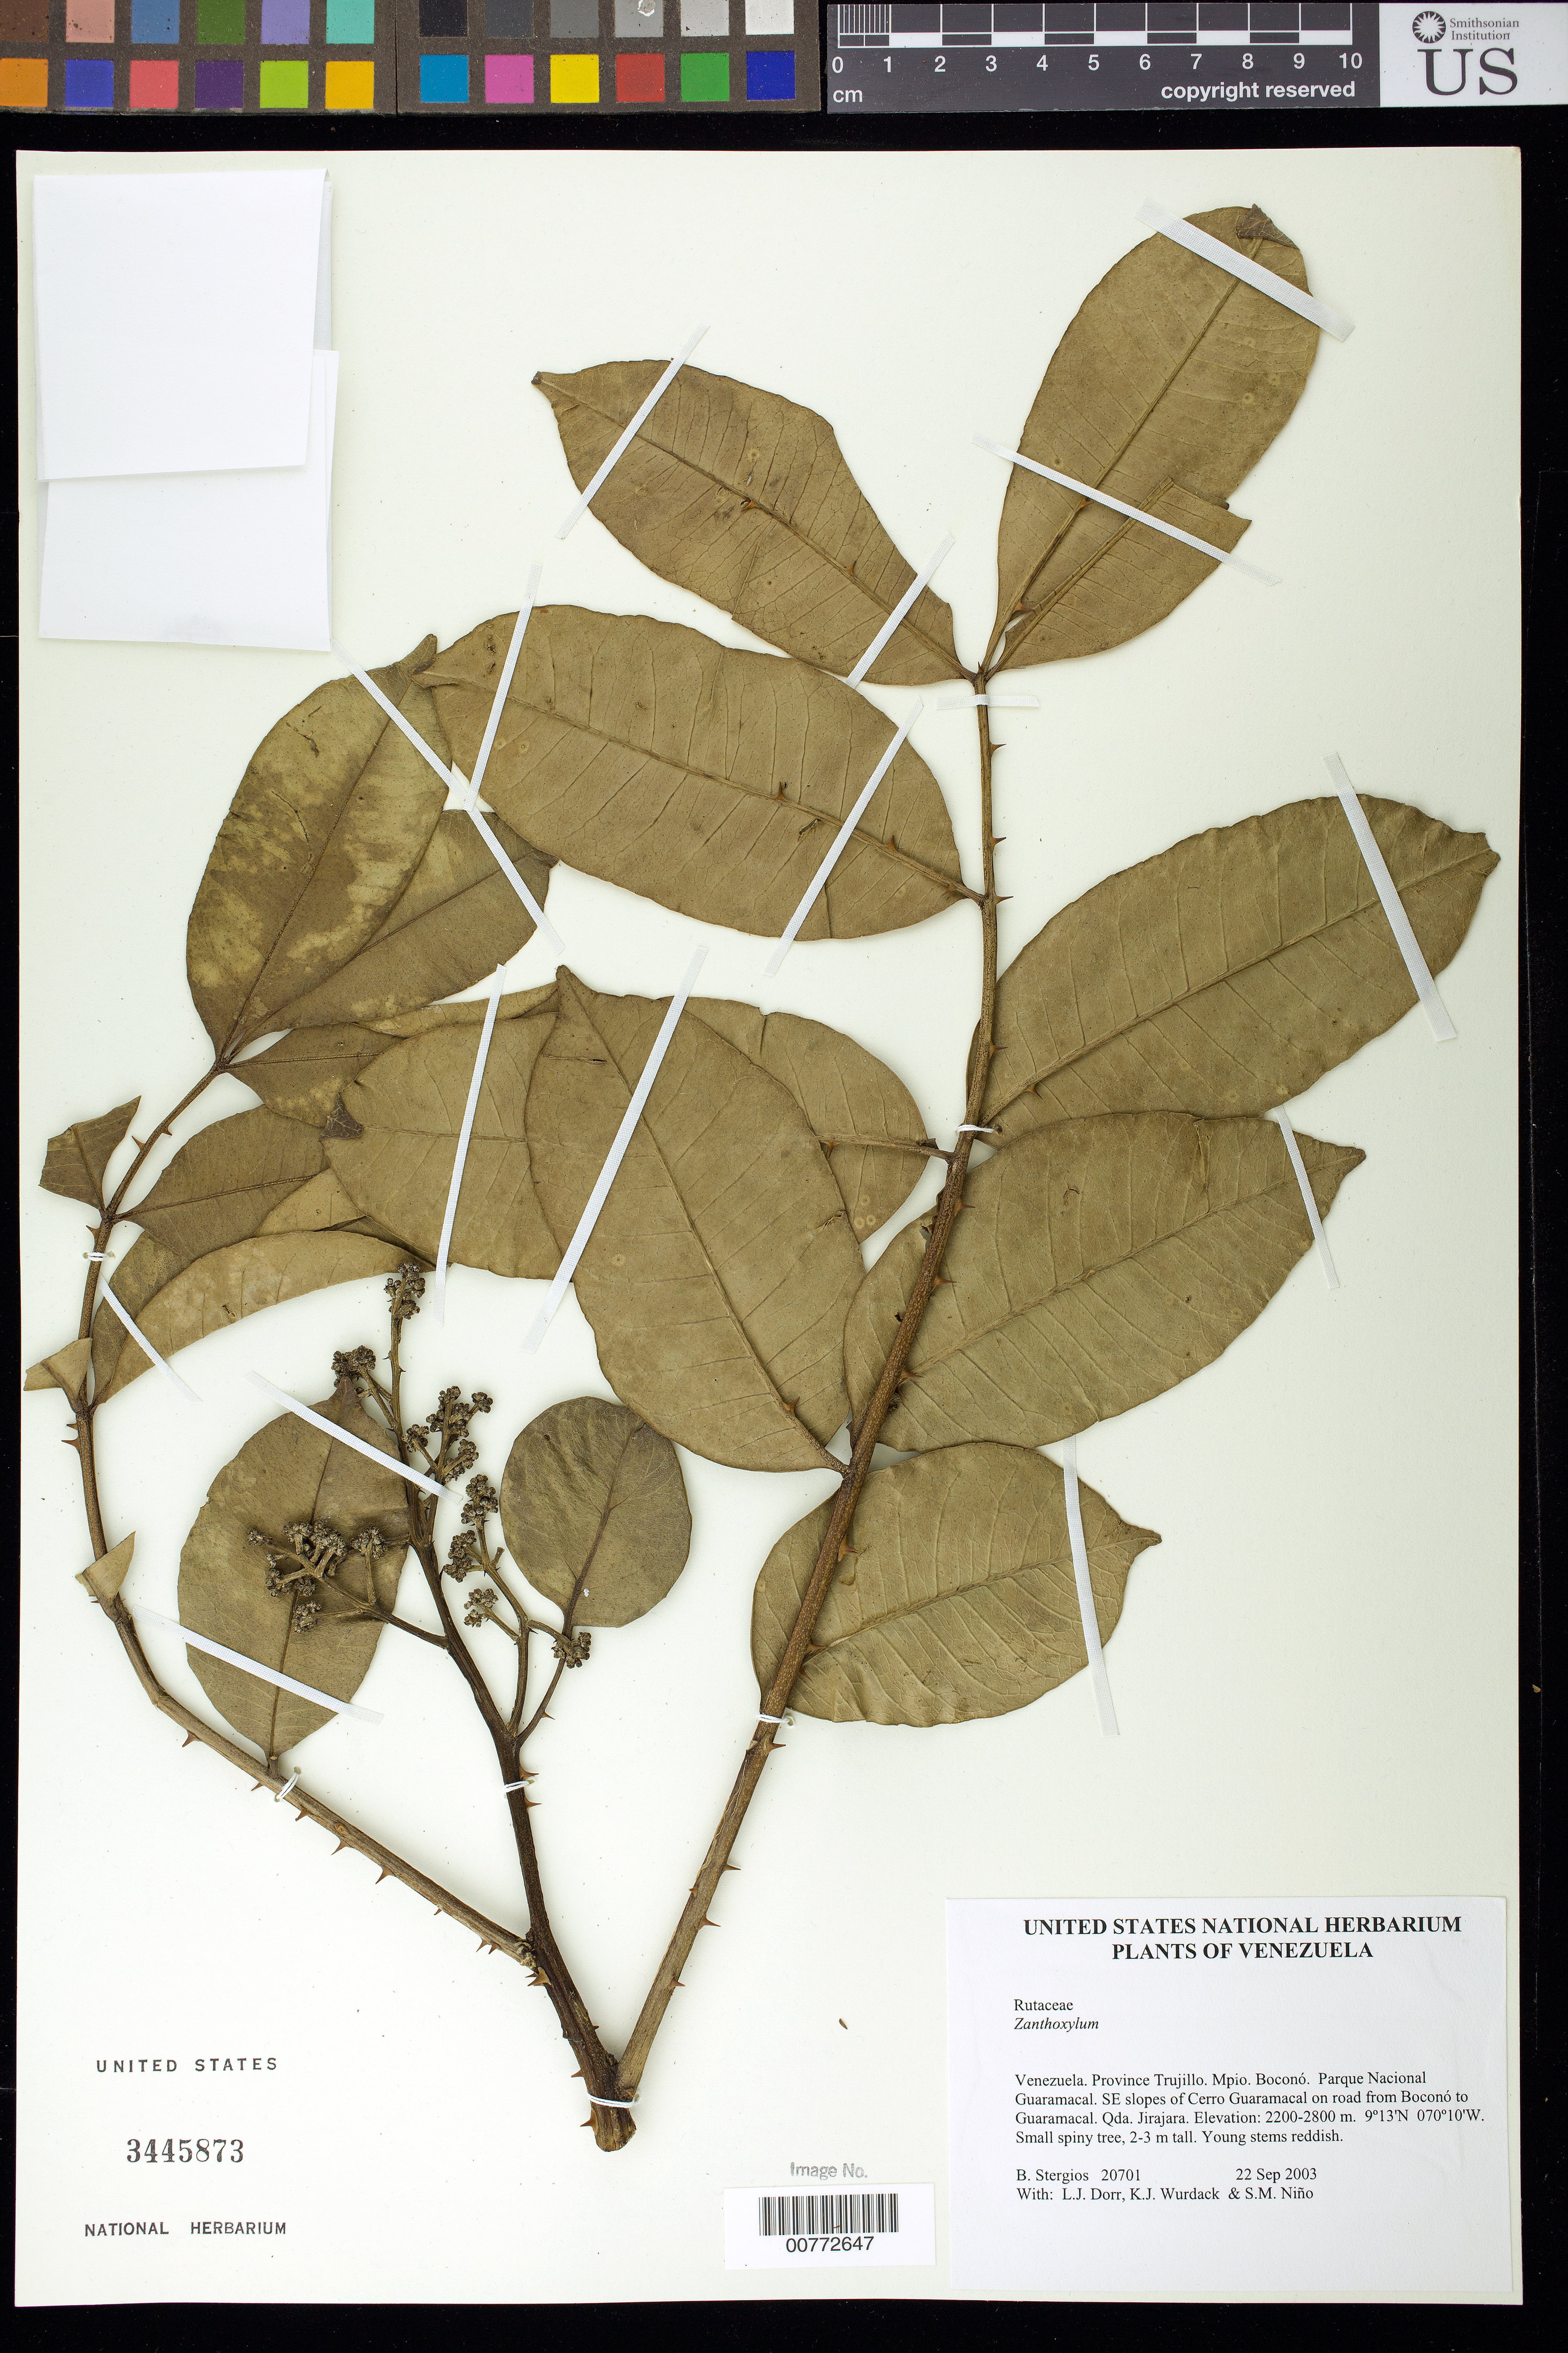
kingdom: Plantae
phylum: Tracheophyta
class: Magnoliopsida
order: Sapindales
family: Rutaceae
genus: Zanthoxylum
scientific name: Zanthoxylum sp.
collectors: B. G. Stergios, L. J. Dorr, K. Wurdack & S. M. Niño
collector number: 20701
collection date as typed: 22 Sep 2003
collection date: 2003-09-22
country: Venezuela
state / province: Trujillo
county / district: Boconó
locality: Parque Nacional Guaramacal. SE slopes of Cerro Guaramacal on road from Boconó to Guaramacal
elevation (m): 2200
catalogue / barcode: US 3445873